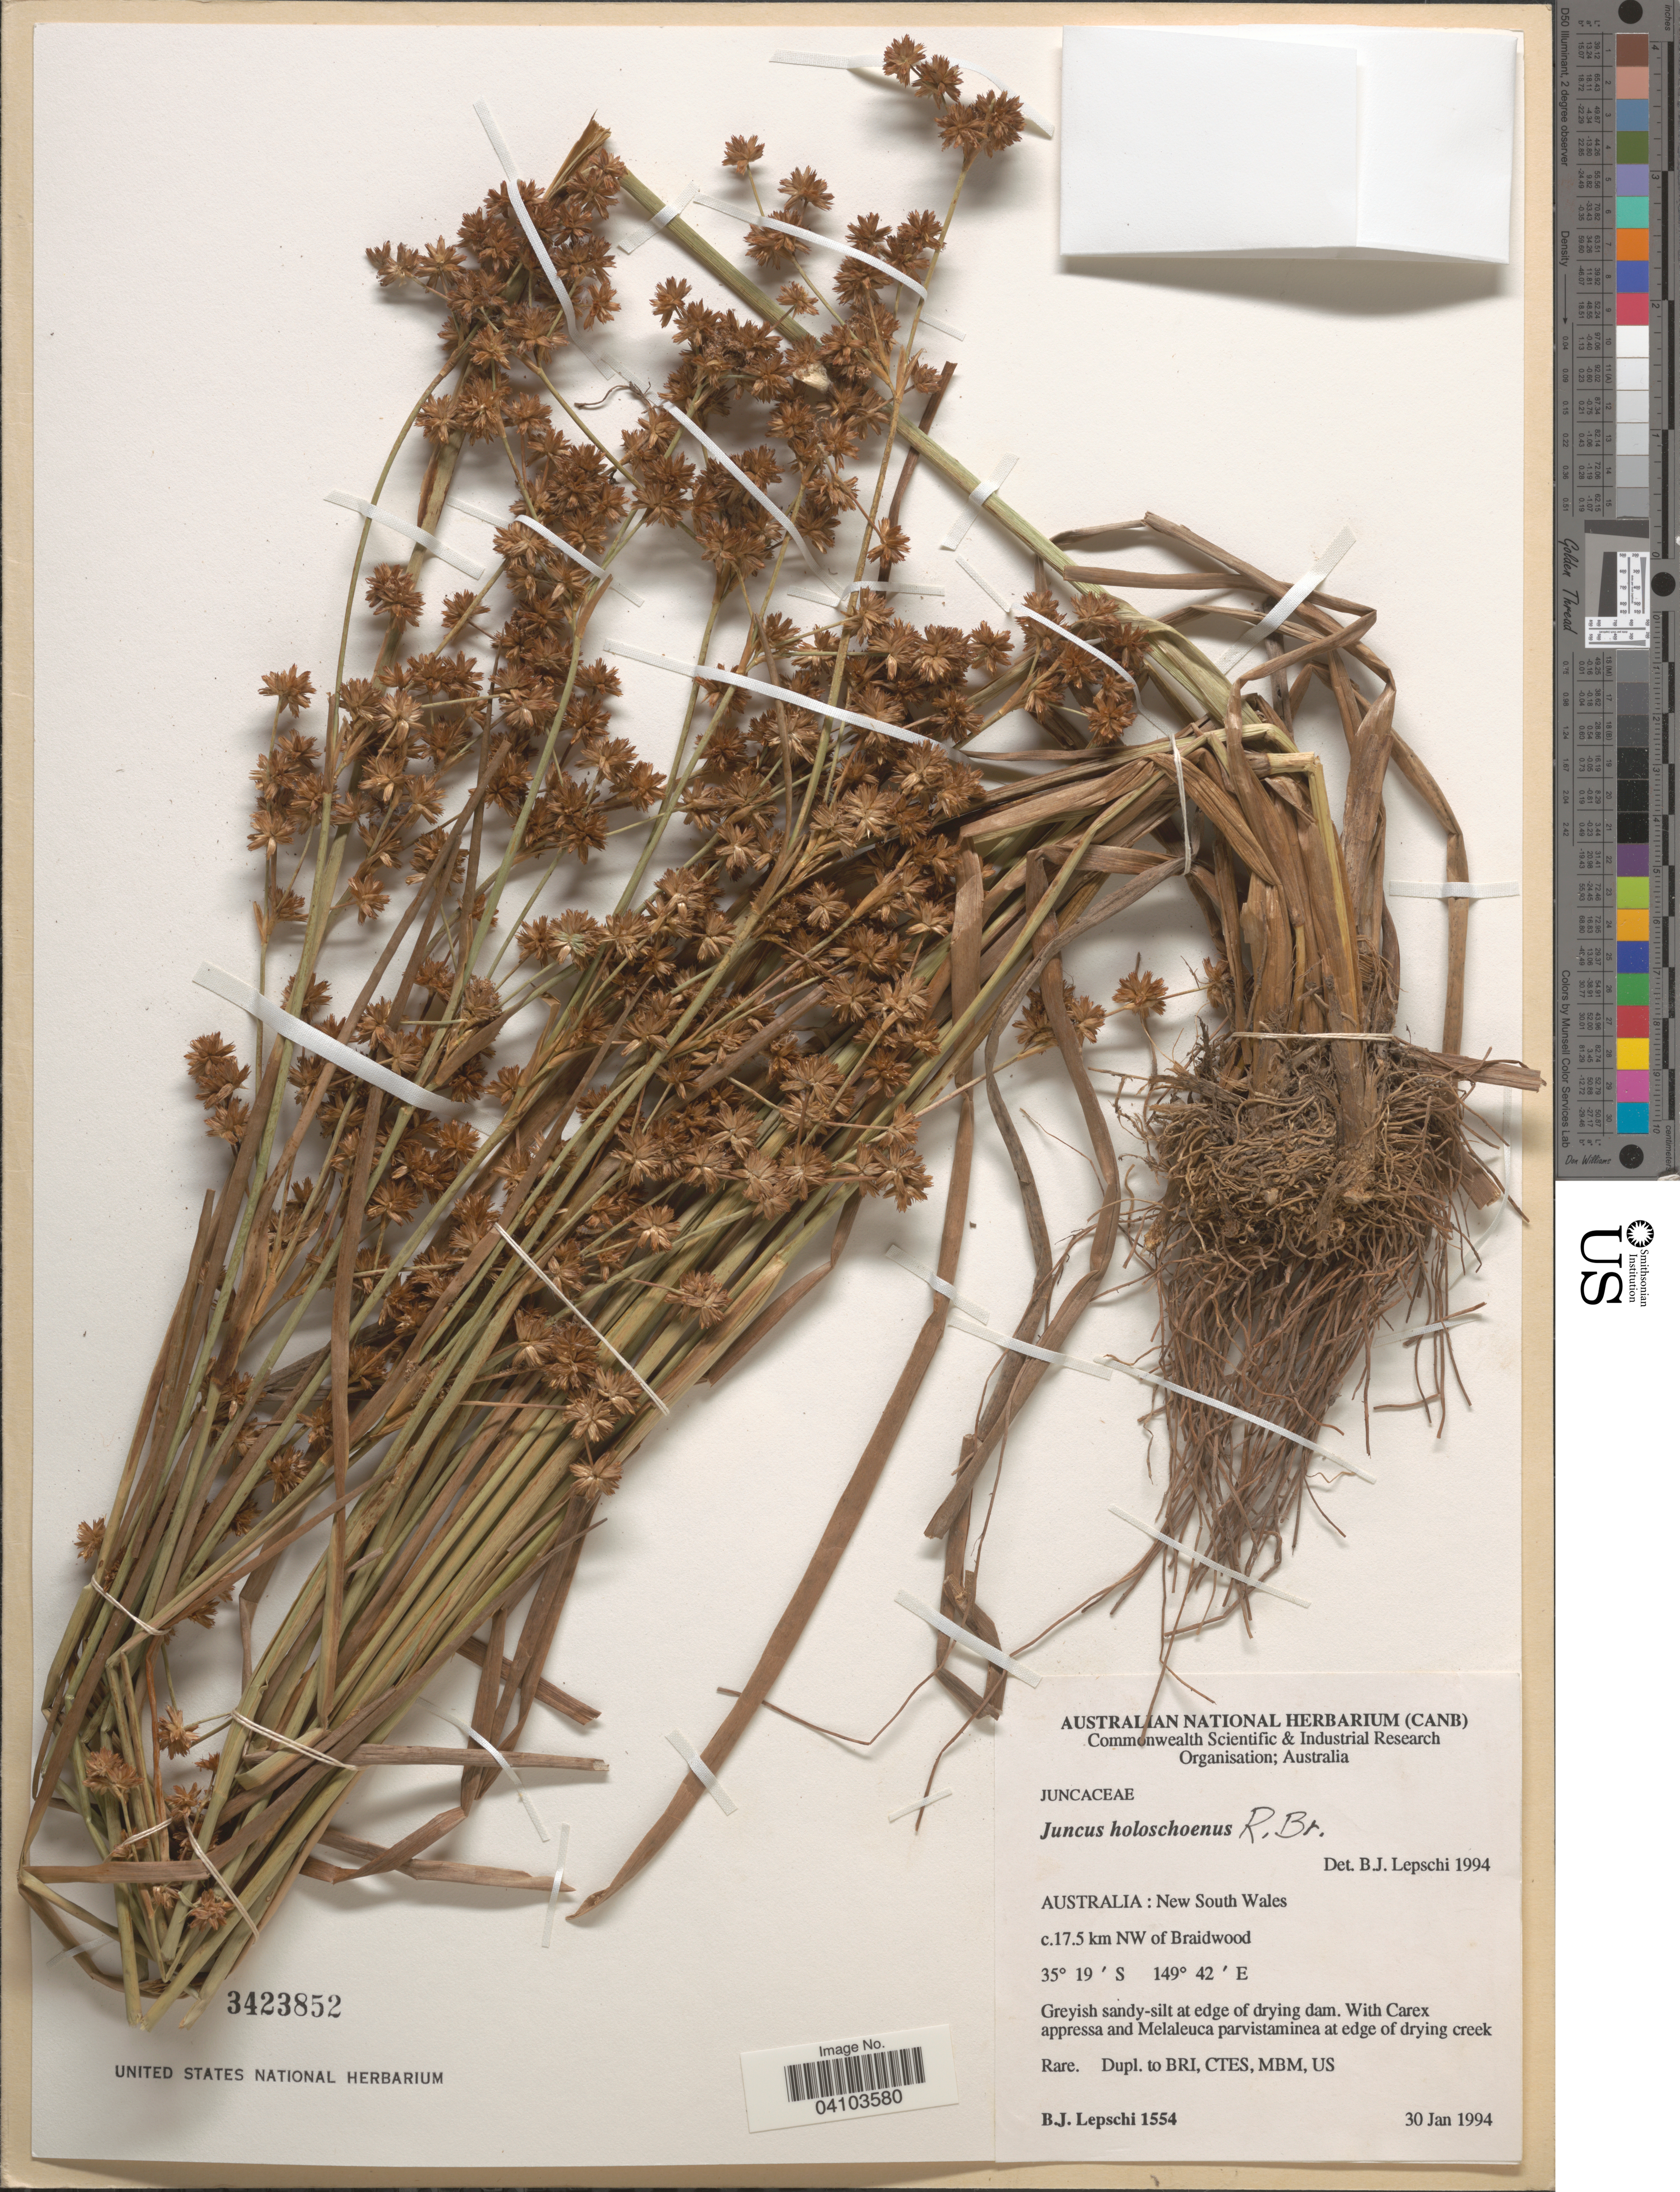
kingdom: Plantae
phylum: Tracheophyta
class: Liliopsida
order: Poales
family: Juncaceae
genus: Juncus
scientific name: Juncus holoschoenus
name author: R. Br.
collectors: B. Lepschi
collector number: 1554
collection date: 1994-01-30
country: Australia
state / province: New South Wales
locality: C.17.5 km NW of Braidwood.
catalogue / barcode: US 3423852